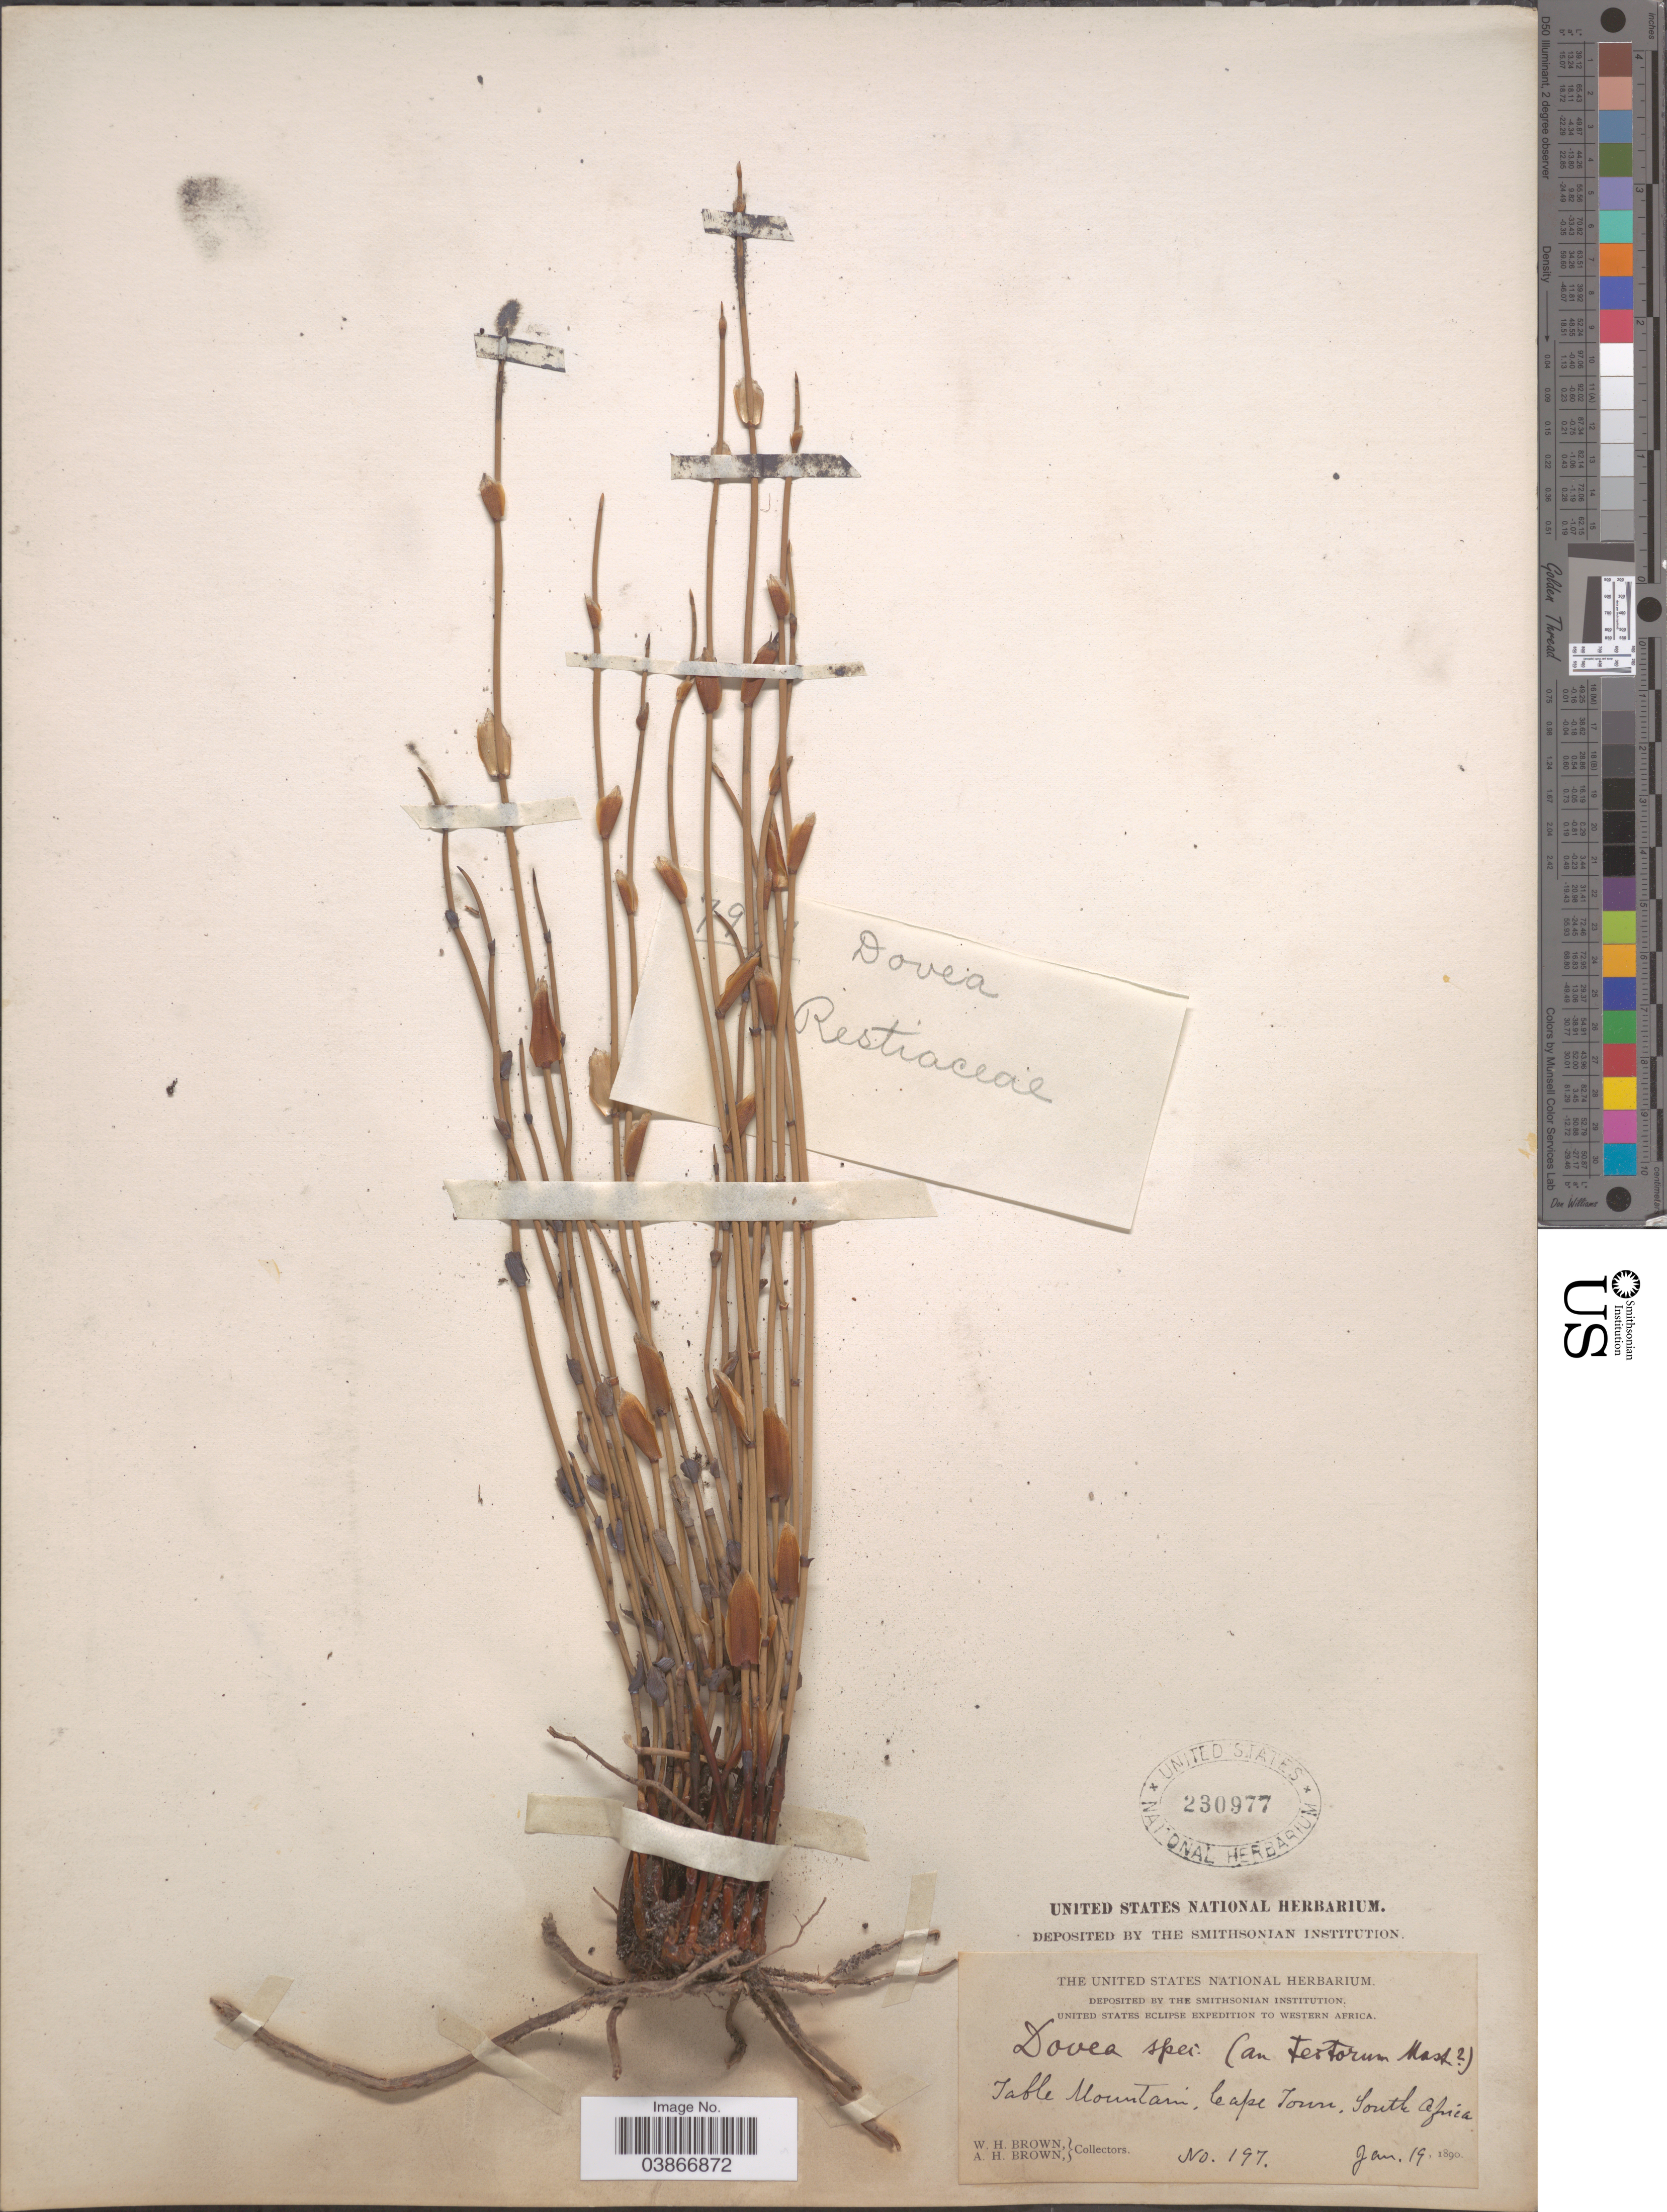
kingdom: Plantae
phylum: Tracheophyta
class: Liliopsida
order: Poales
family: Restionaceae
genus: Askidiosperma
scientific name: Askidiosperma sp.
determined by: Strong, Mark T., (BOT), Smithsonian Institution - National Museum of Natural History (UNITED STATES)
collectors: W. H. Brown & A. H. Brown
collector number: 197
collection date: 1890-01-19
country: South Africa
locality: Western Africa. Table Mountain, Cape Town.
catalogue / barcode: US 230977